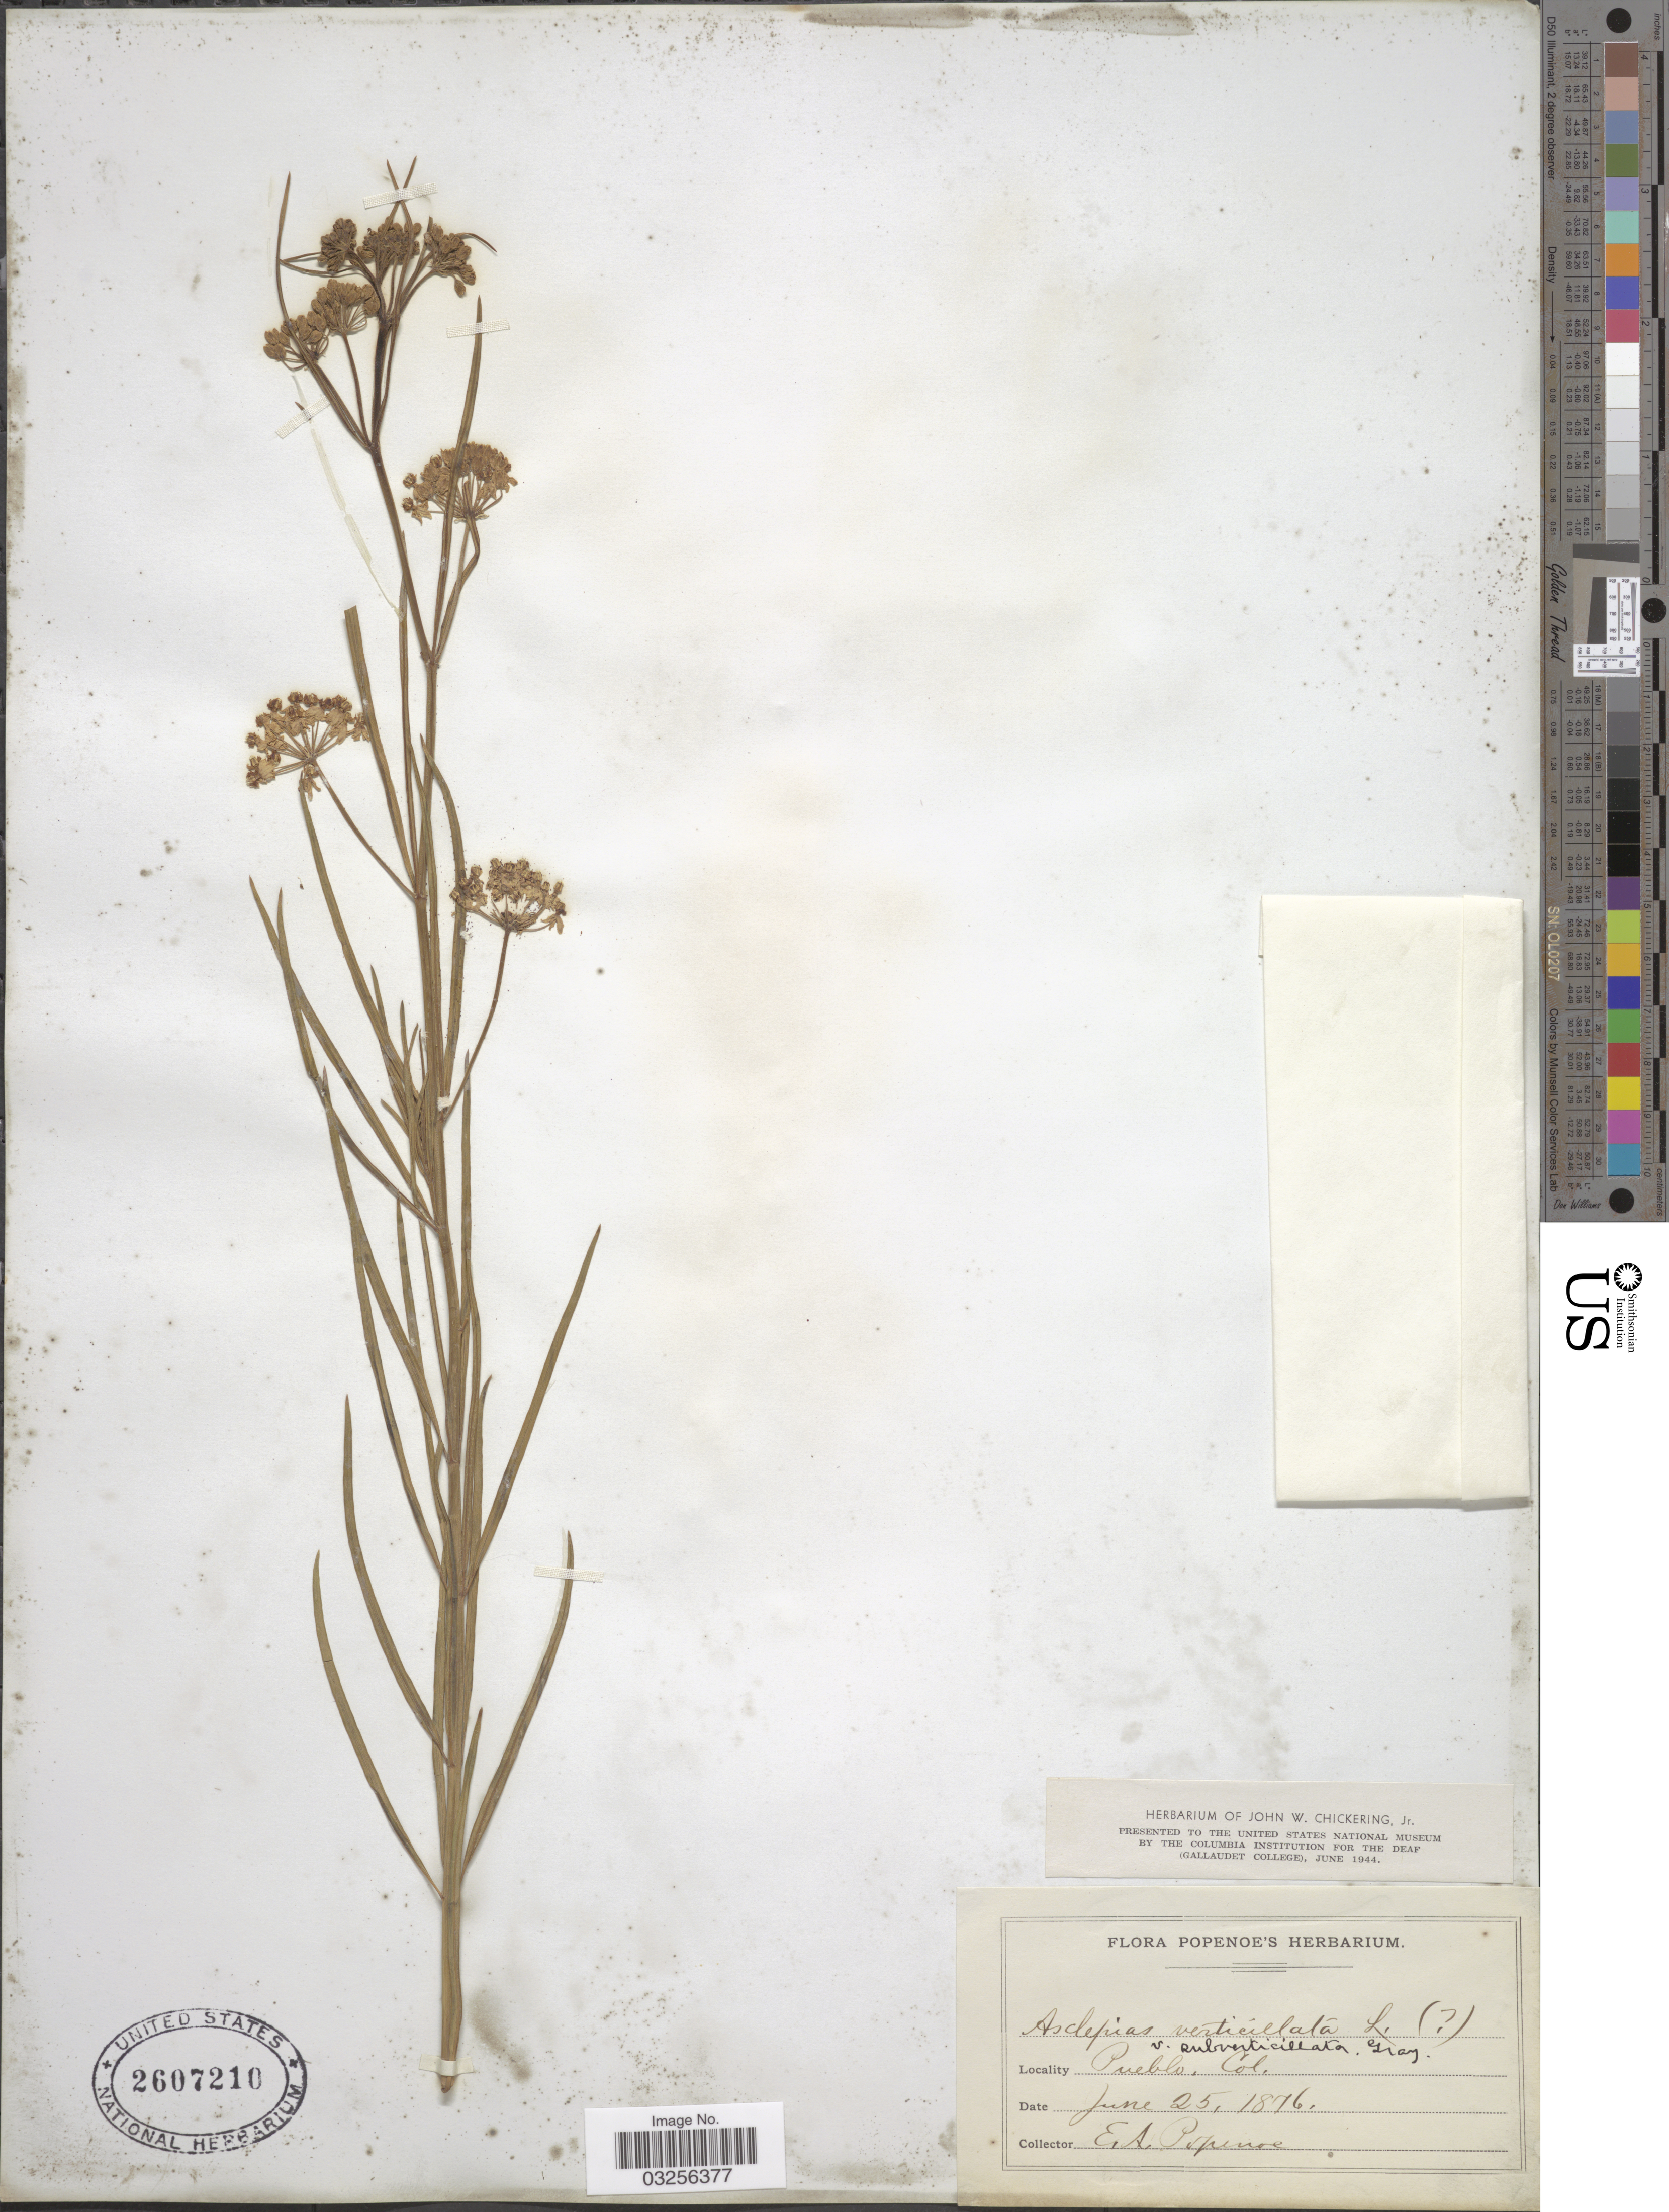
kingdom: Plantae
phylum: Tracheophyta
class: Magnoliopsida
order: Gentianales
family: Apocynaceae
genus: Asclepias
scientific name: Asclepias verticillata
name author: L.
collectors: E. A. Popenoe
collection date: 1876-06-25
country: United States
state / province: Colorado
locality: Pueblo.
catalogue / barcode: US 2607210